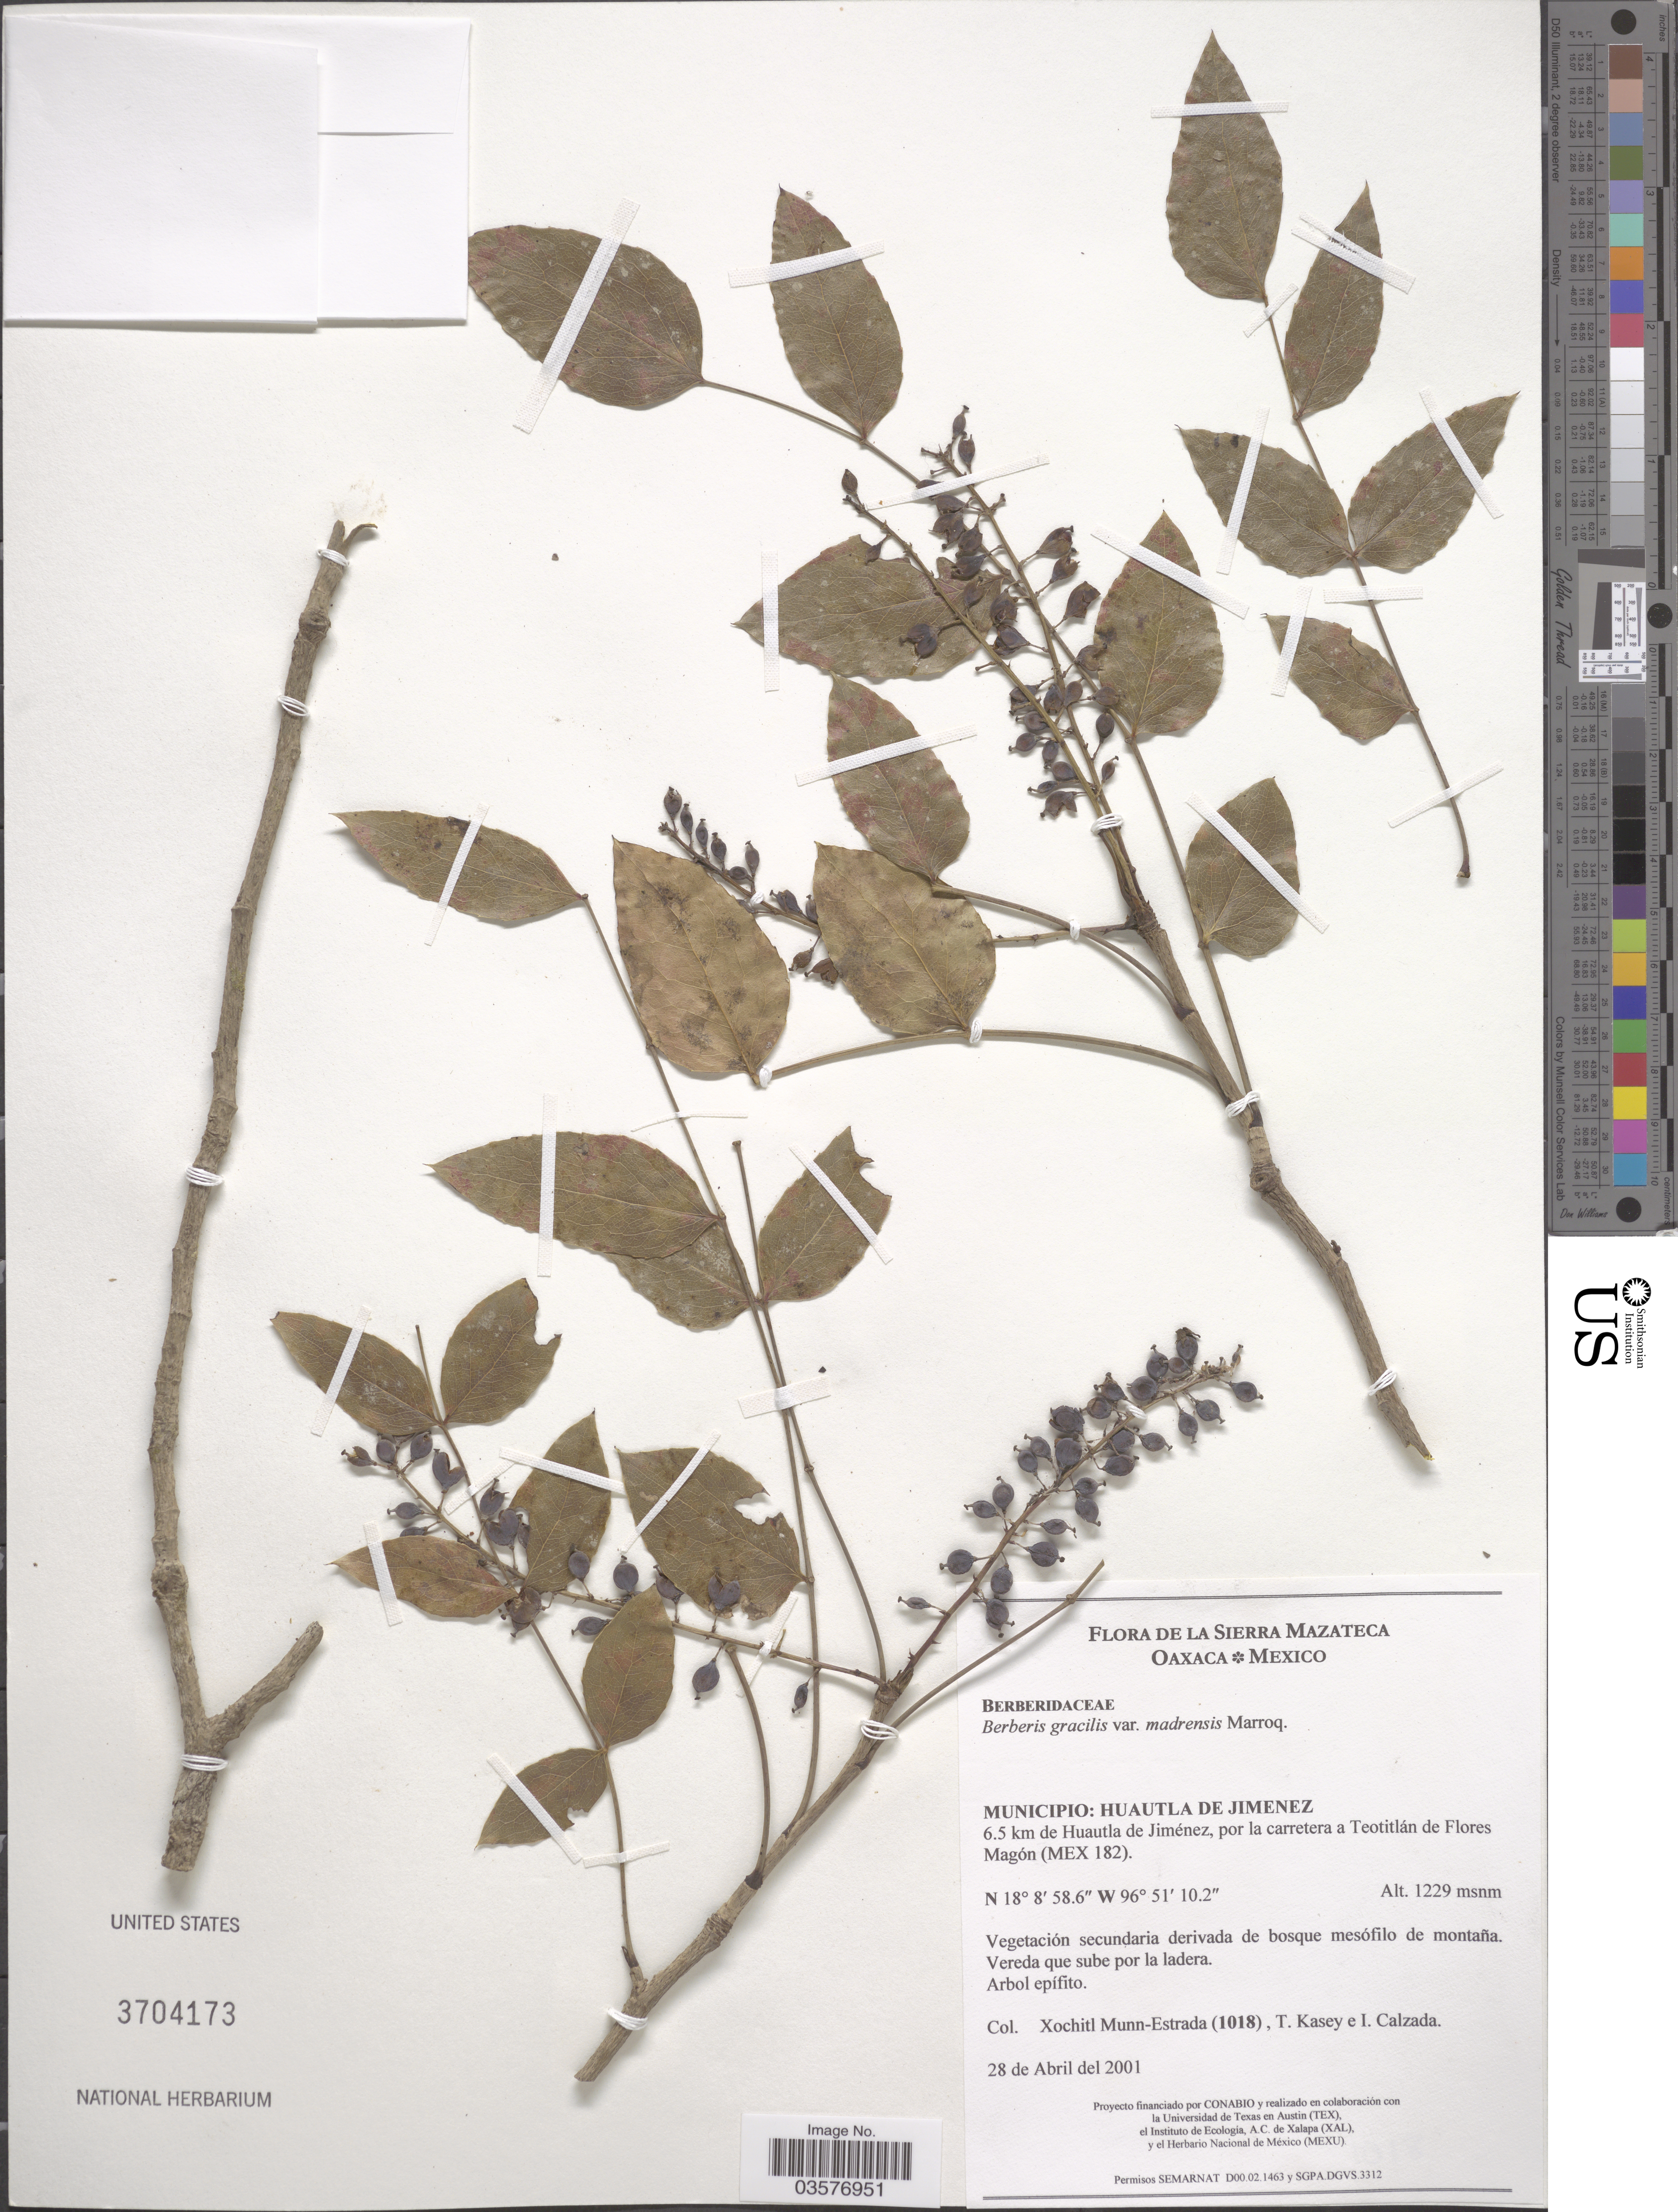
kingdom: Plantae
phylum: Tracheophyta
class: Magnoliopsida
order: Ranunculales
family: Berberidaceae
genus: Mahonia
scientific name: Mahonia gracilis var. madrensis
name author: (Marroq.) ined.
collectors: X. Munn-Estrada, T. Kasey & I. Calzada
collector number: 1018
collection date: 2001-04-28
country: Mexico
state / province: Oaxaca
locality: La Sierra Mazateca. Municipio: Huatla de Jimenez 6.5 km de Huautla de Jiménez, por la carretera a Teotitlán de Flores Magón (MEX 182).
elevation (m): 1229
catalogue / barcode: US 3704173